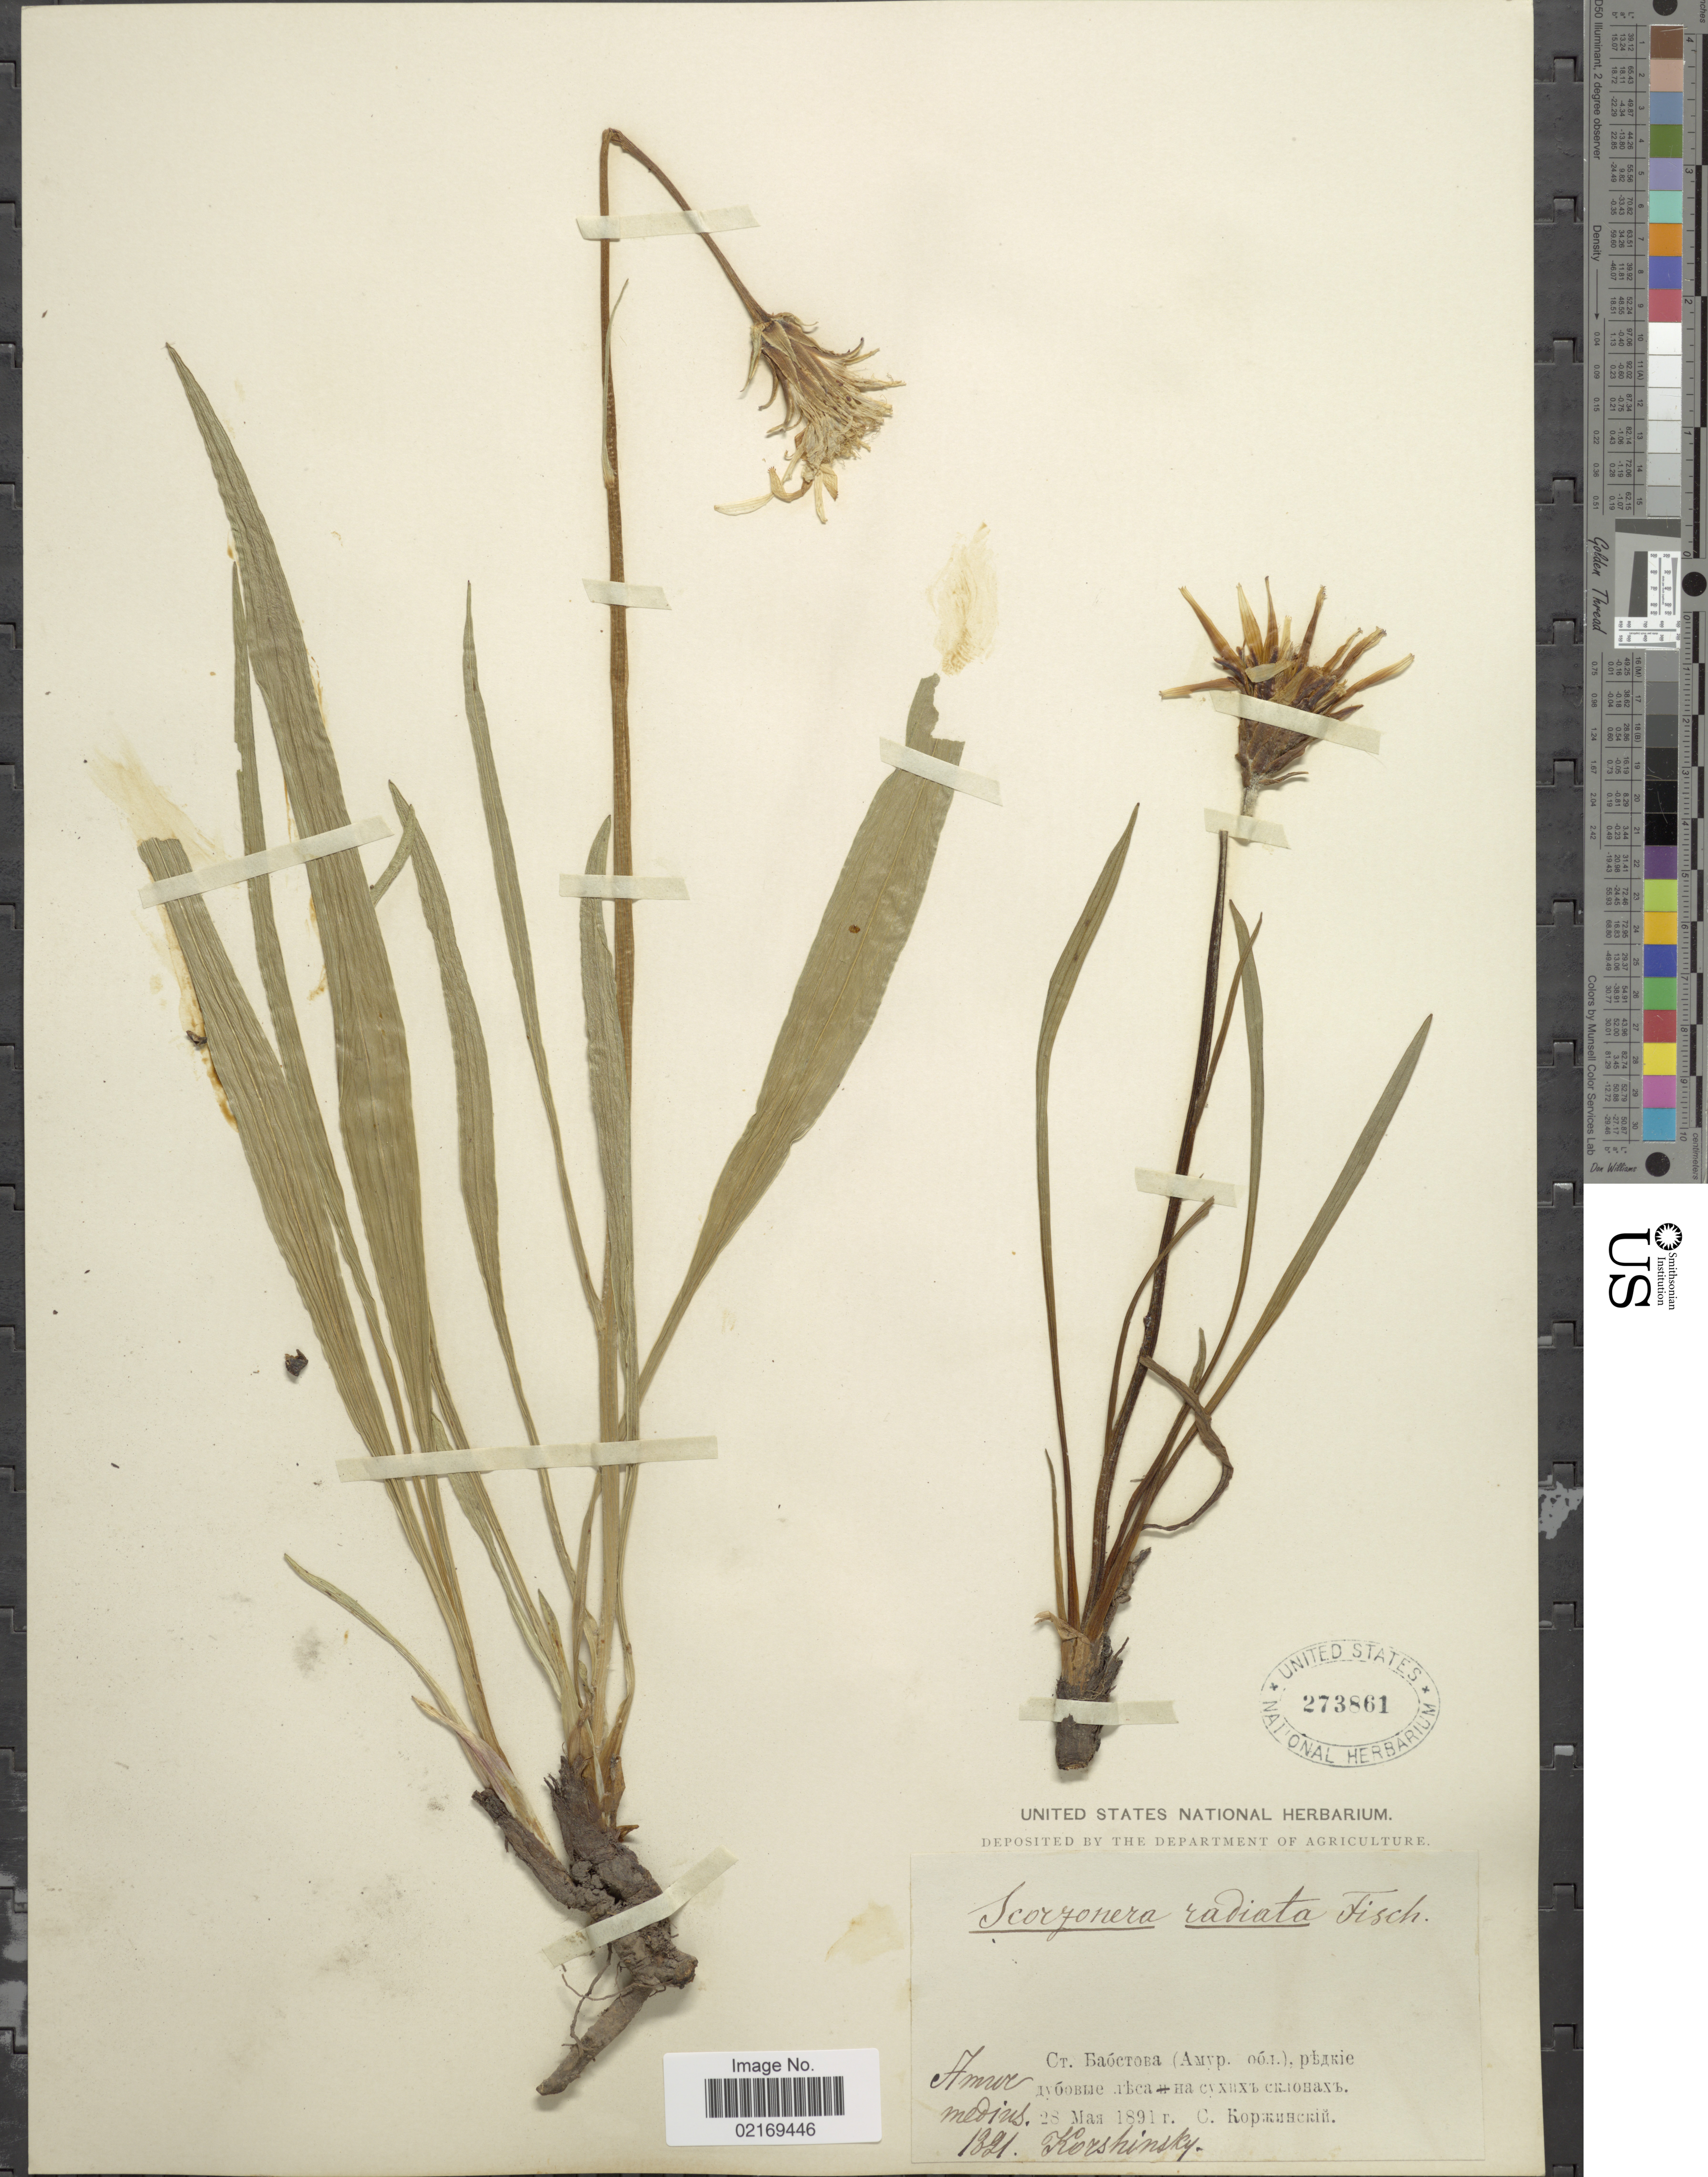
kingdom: Plantae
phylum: Tracheophyta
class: Magnoliopsida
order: Asterales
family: Asteraceae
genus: Scorzonera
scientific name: Scorzonera radiata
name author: Fisch. ex Ledeb.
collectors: Korshinsky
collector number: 1321*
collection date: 1891-03-28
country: Russian Federation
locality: Amur medius, X.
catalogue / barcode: US 273861